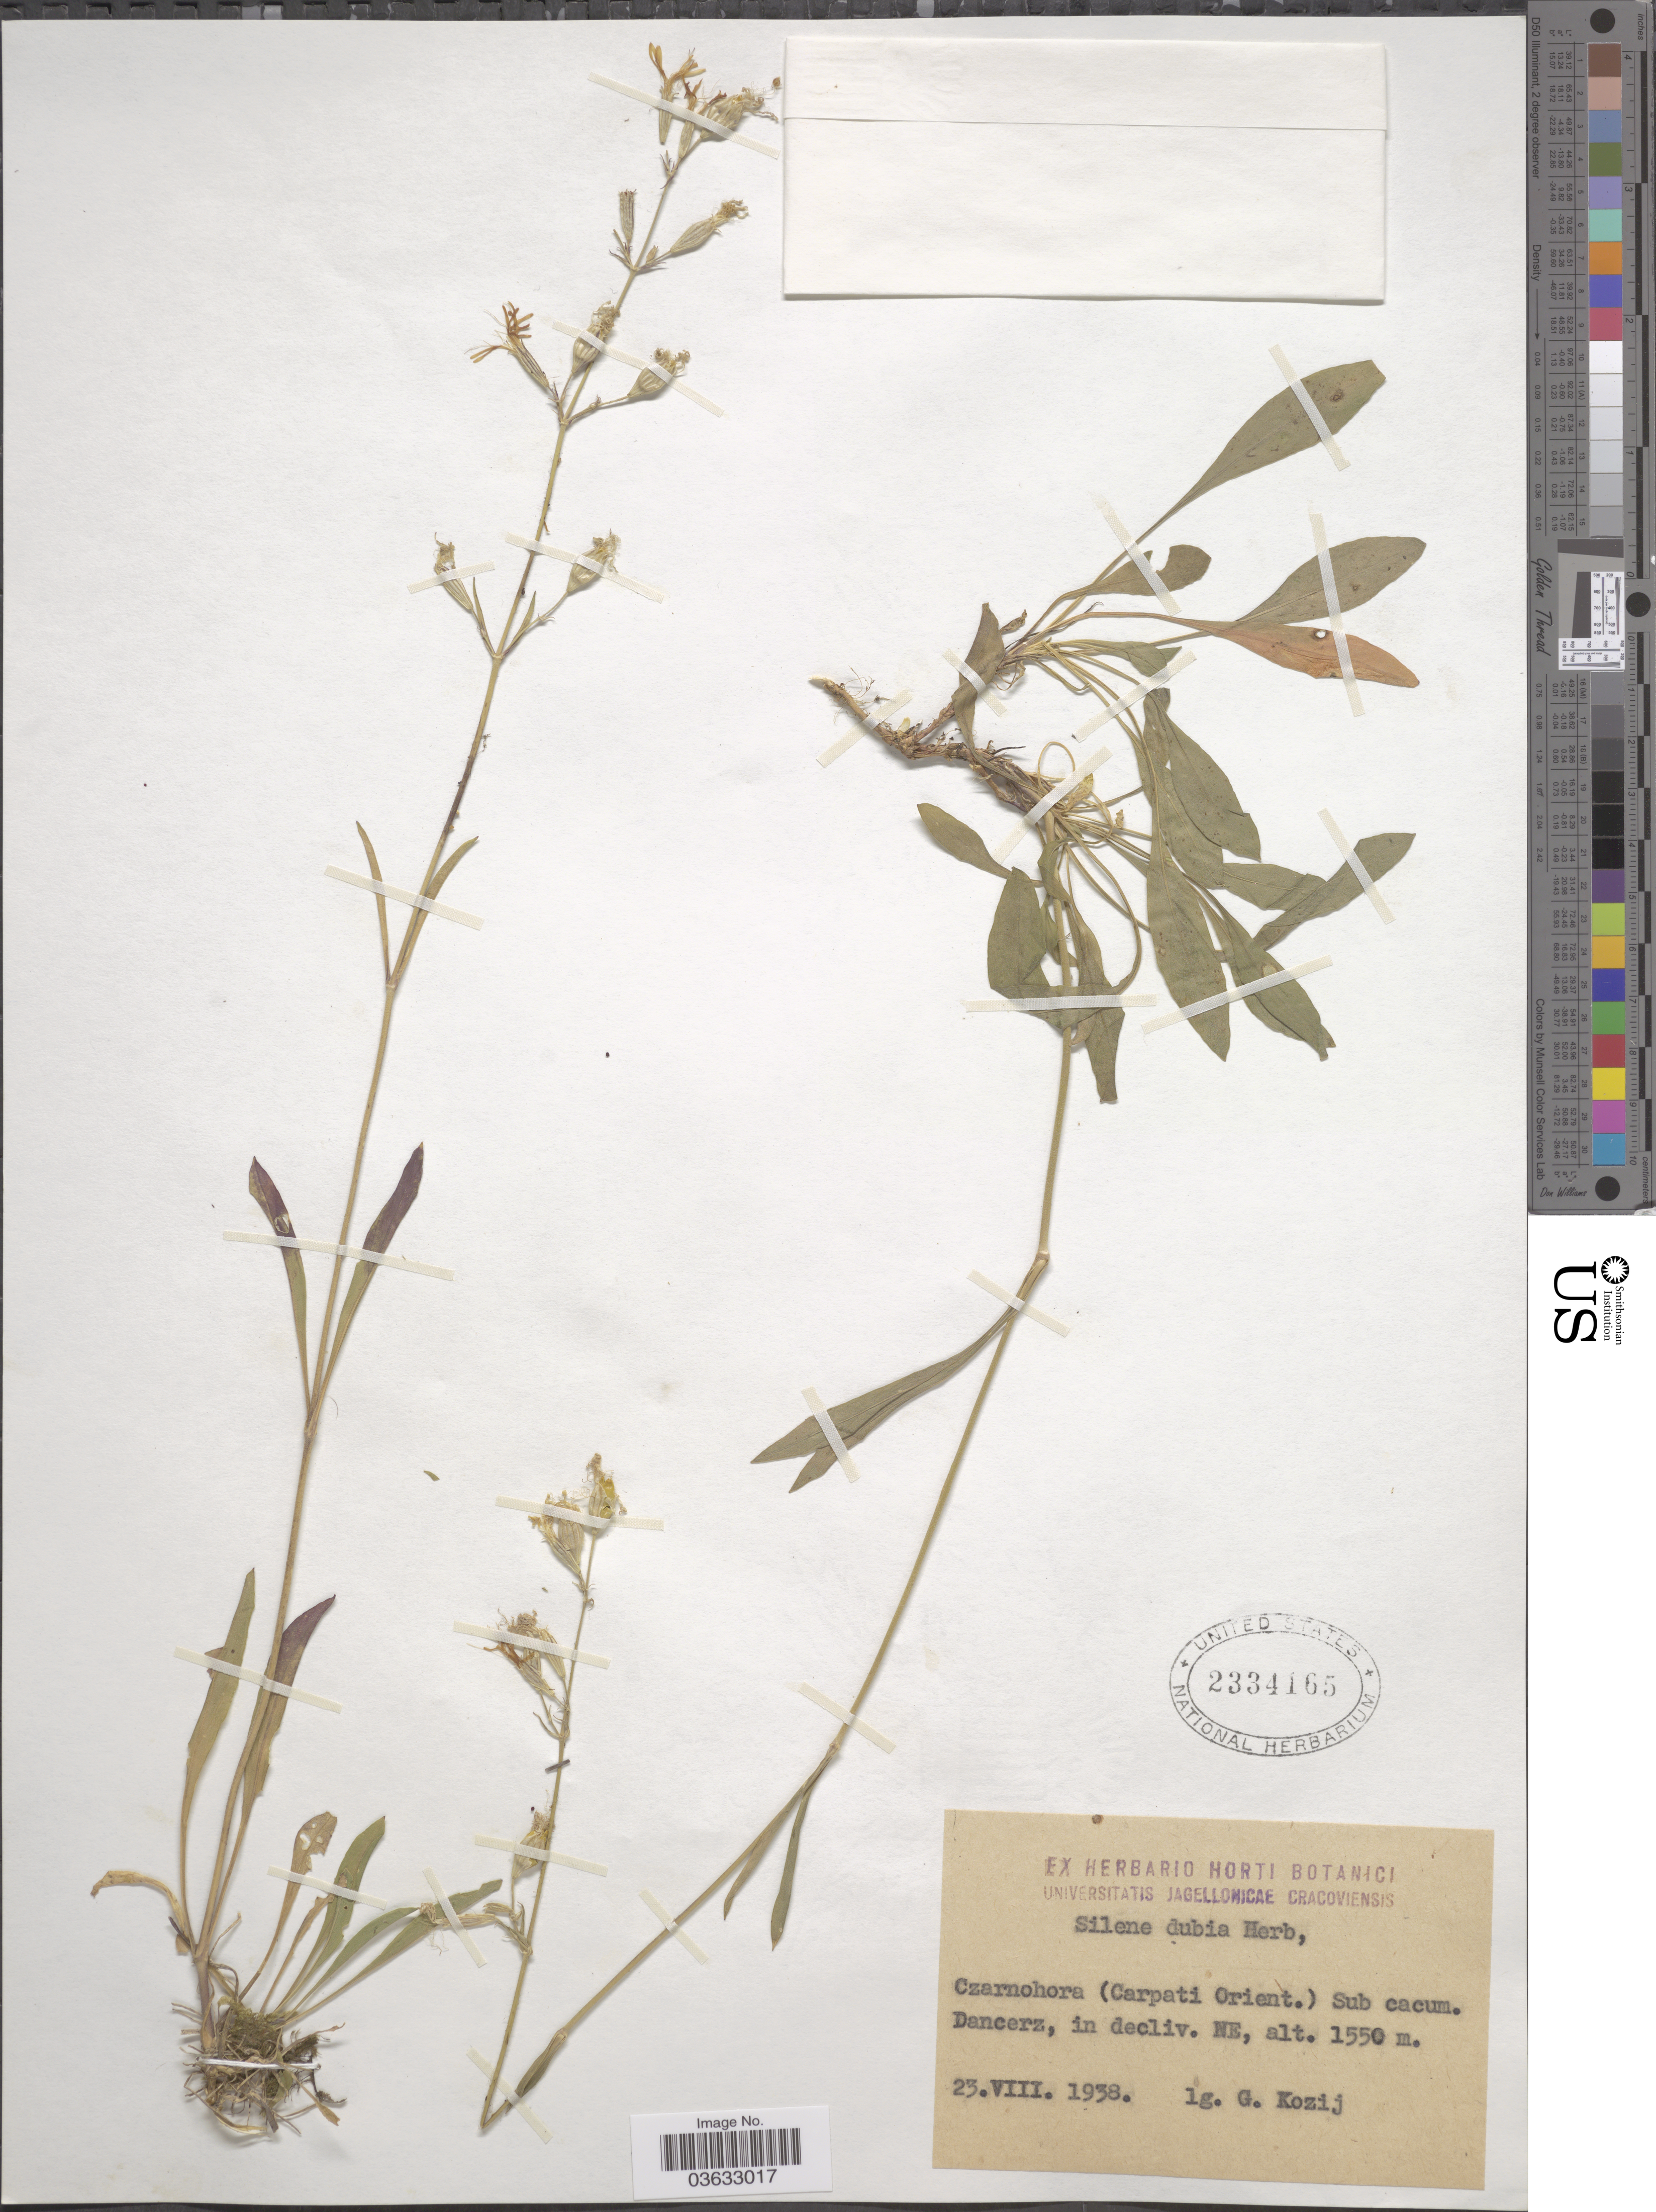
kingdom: Plantae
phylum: Tracheophyta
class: Magnoliopsida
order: Caryophyllales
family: Caryophyllaceae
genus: Silene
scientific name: Silene dubia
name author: Herbich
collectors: G. Kozij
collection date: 1938-08-23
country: Ukraine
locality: Czarnohora (Carpati Orient.) Sub cacum. Dancerz, in decliv. NE.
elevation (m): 1550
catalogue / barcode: US 2334165